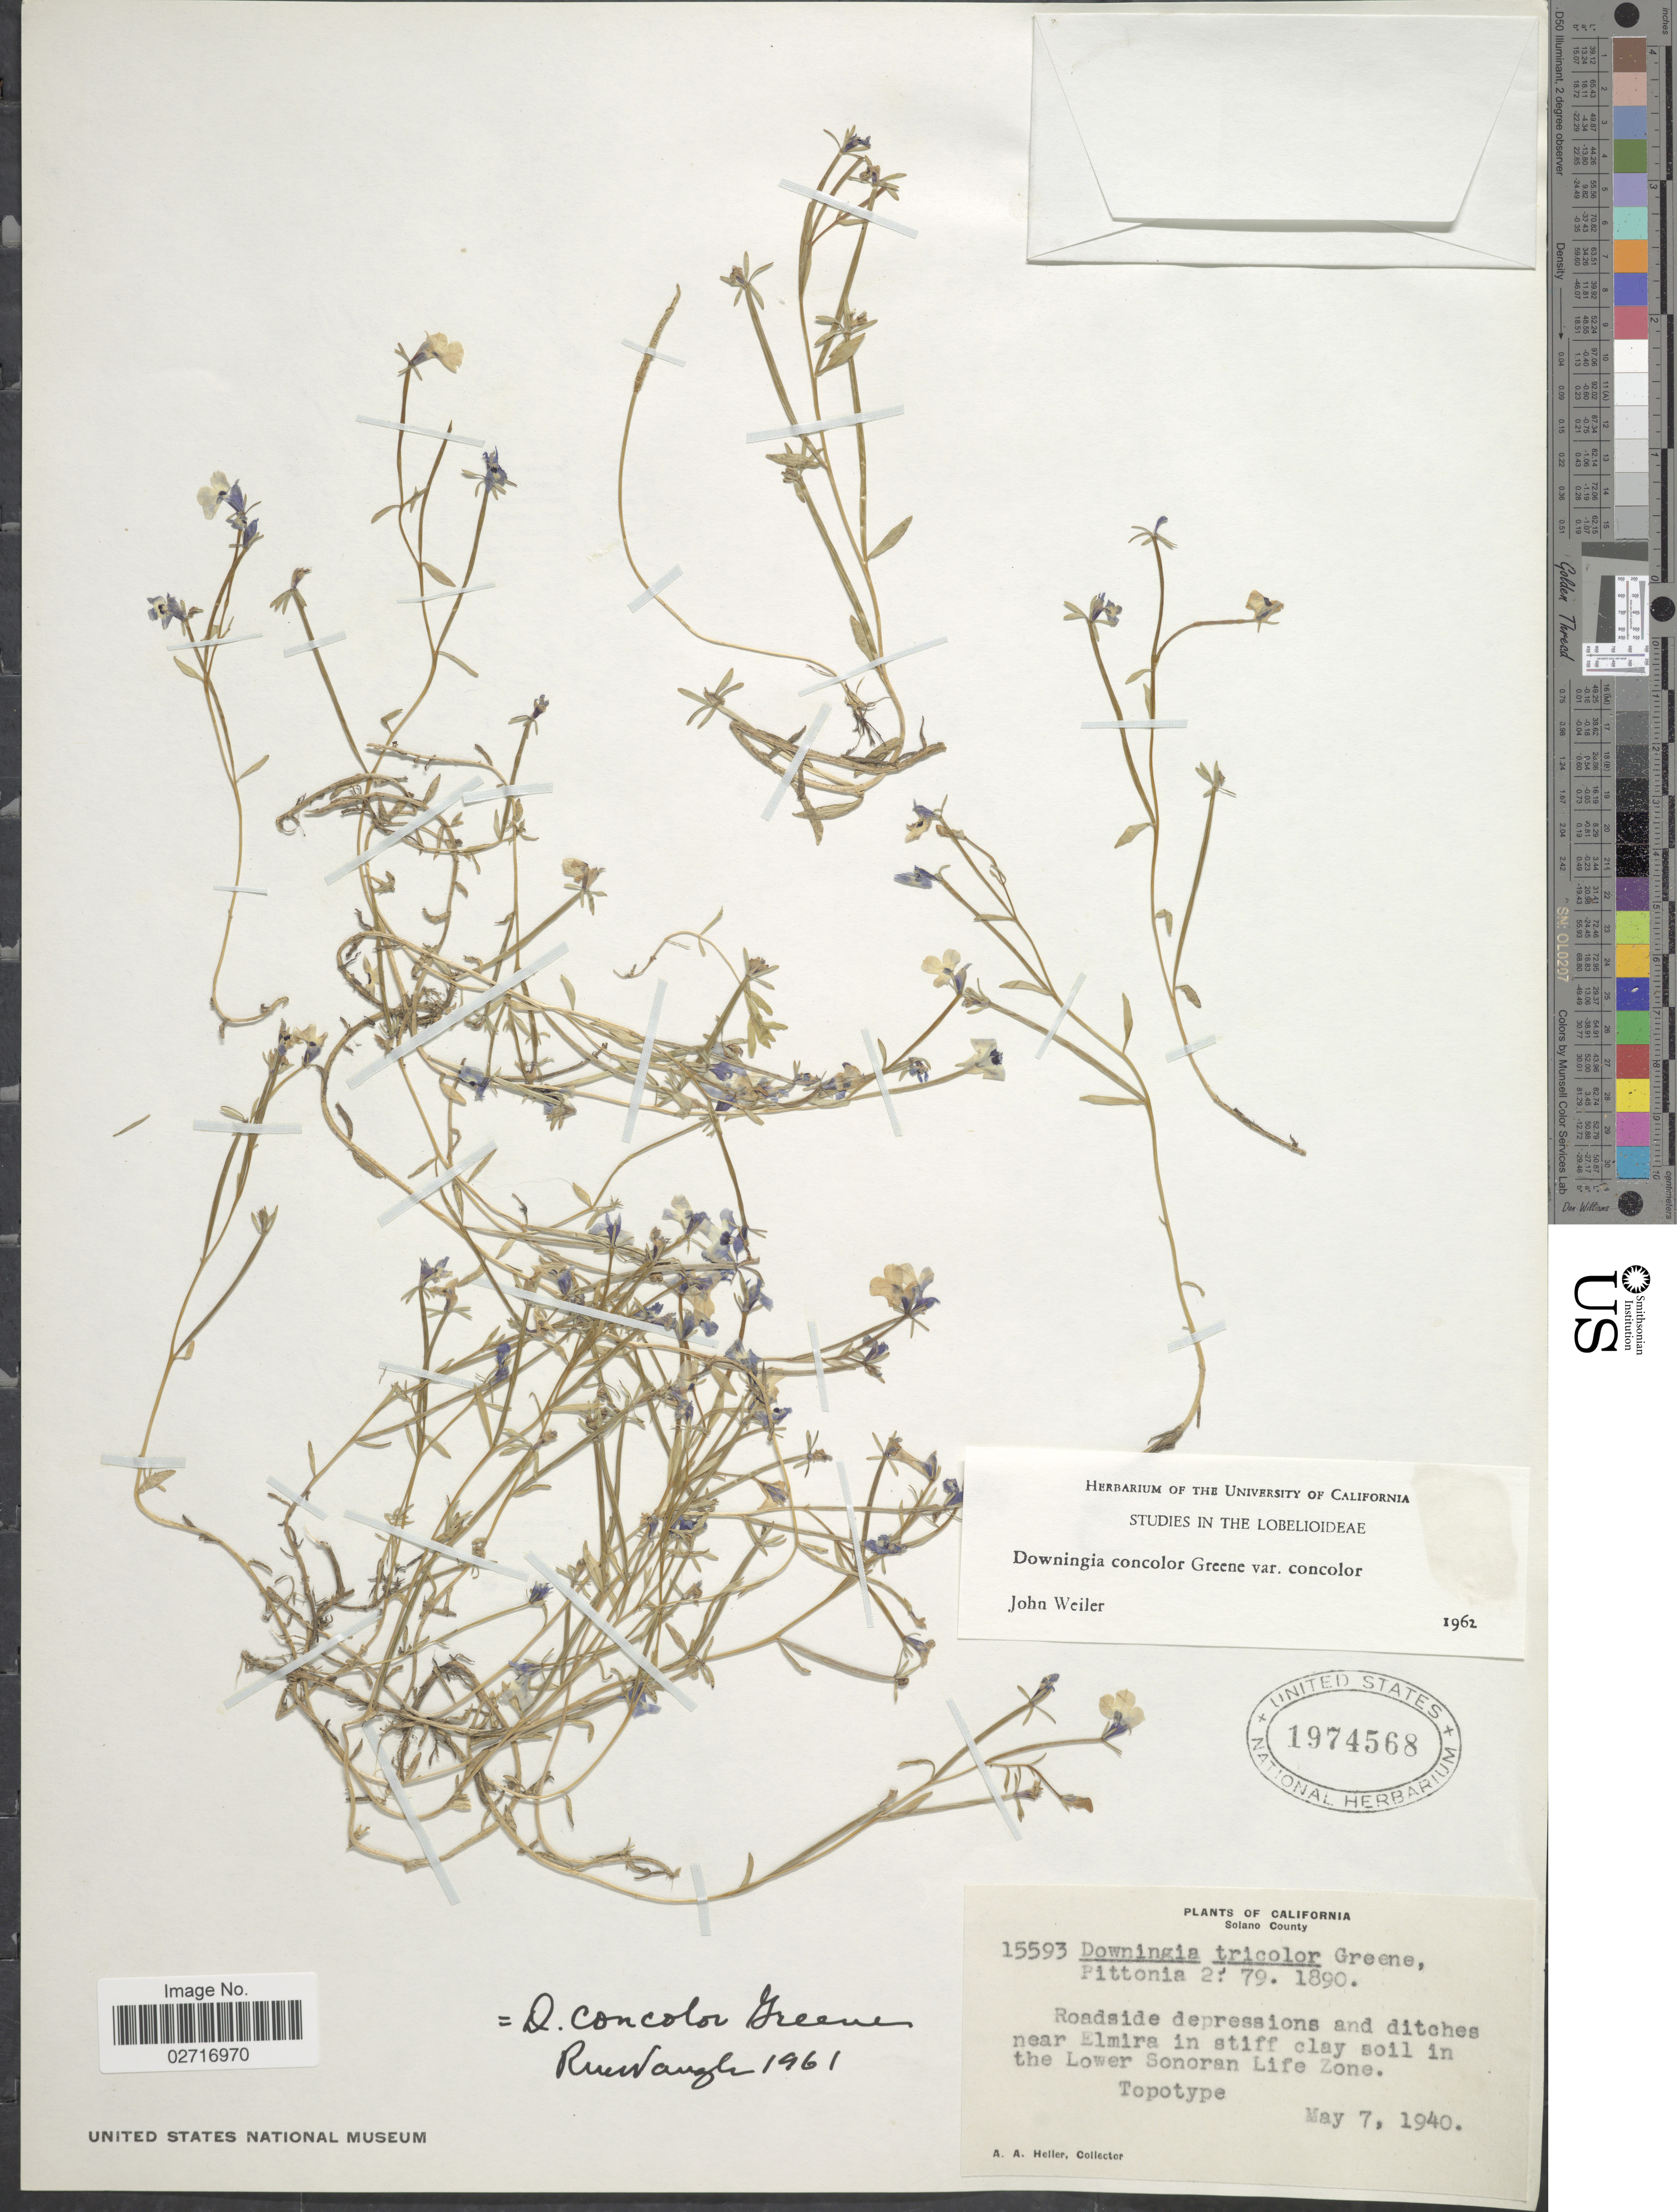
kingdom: Plantae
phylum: Tracheophyta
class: Magnoliopsida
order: Asterales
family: Campanulaceae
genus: Downingia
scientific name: Downingia concolor var. concolor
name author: Greene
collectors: A. A. Heller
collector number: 15593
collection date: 1940-05-07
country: United States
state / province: California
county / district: Solano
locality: Solano County. Roadside depressions and ditches near Elmira in stiff clay soil in the Lower Sonoran Life Zone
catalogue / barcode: US 1974568